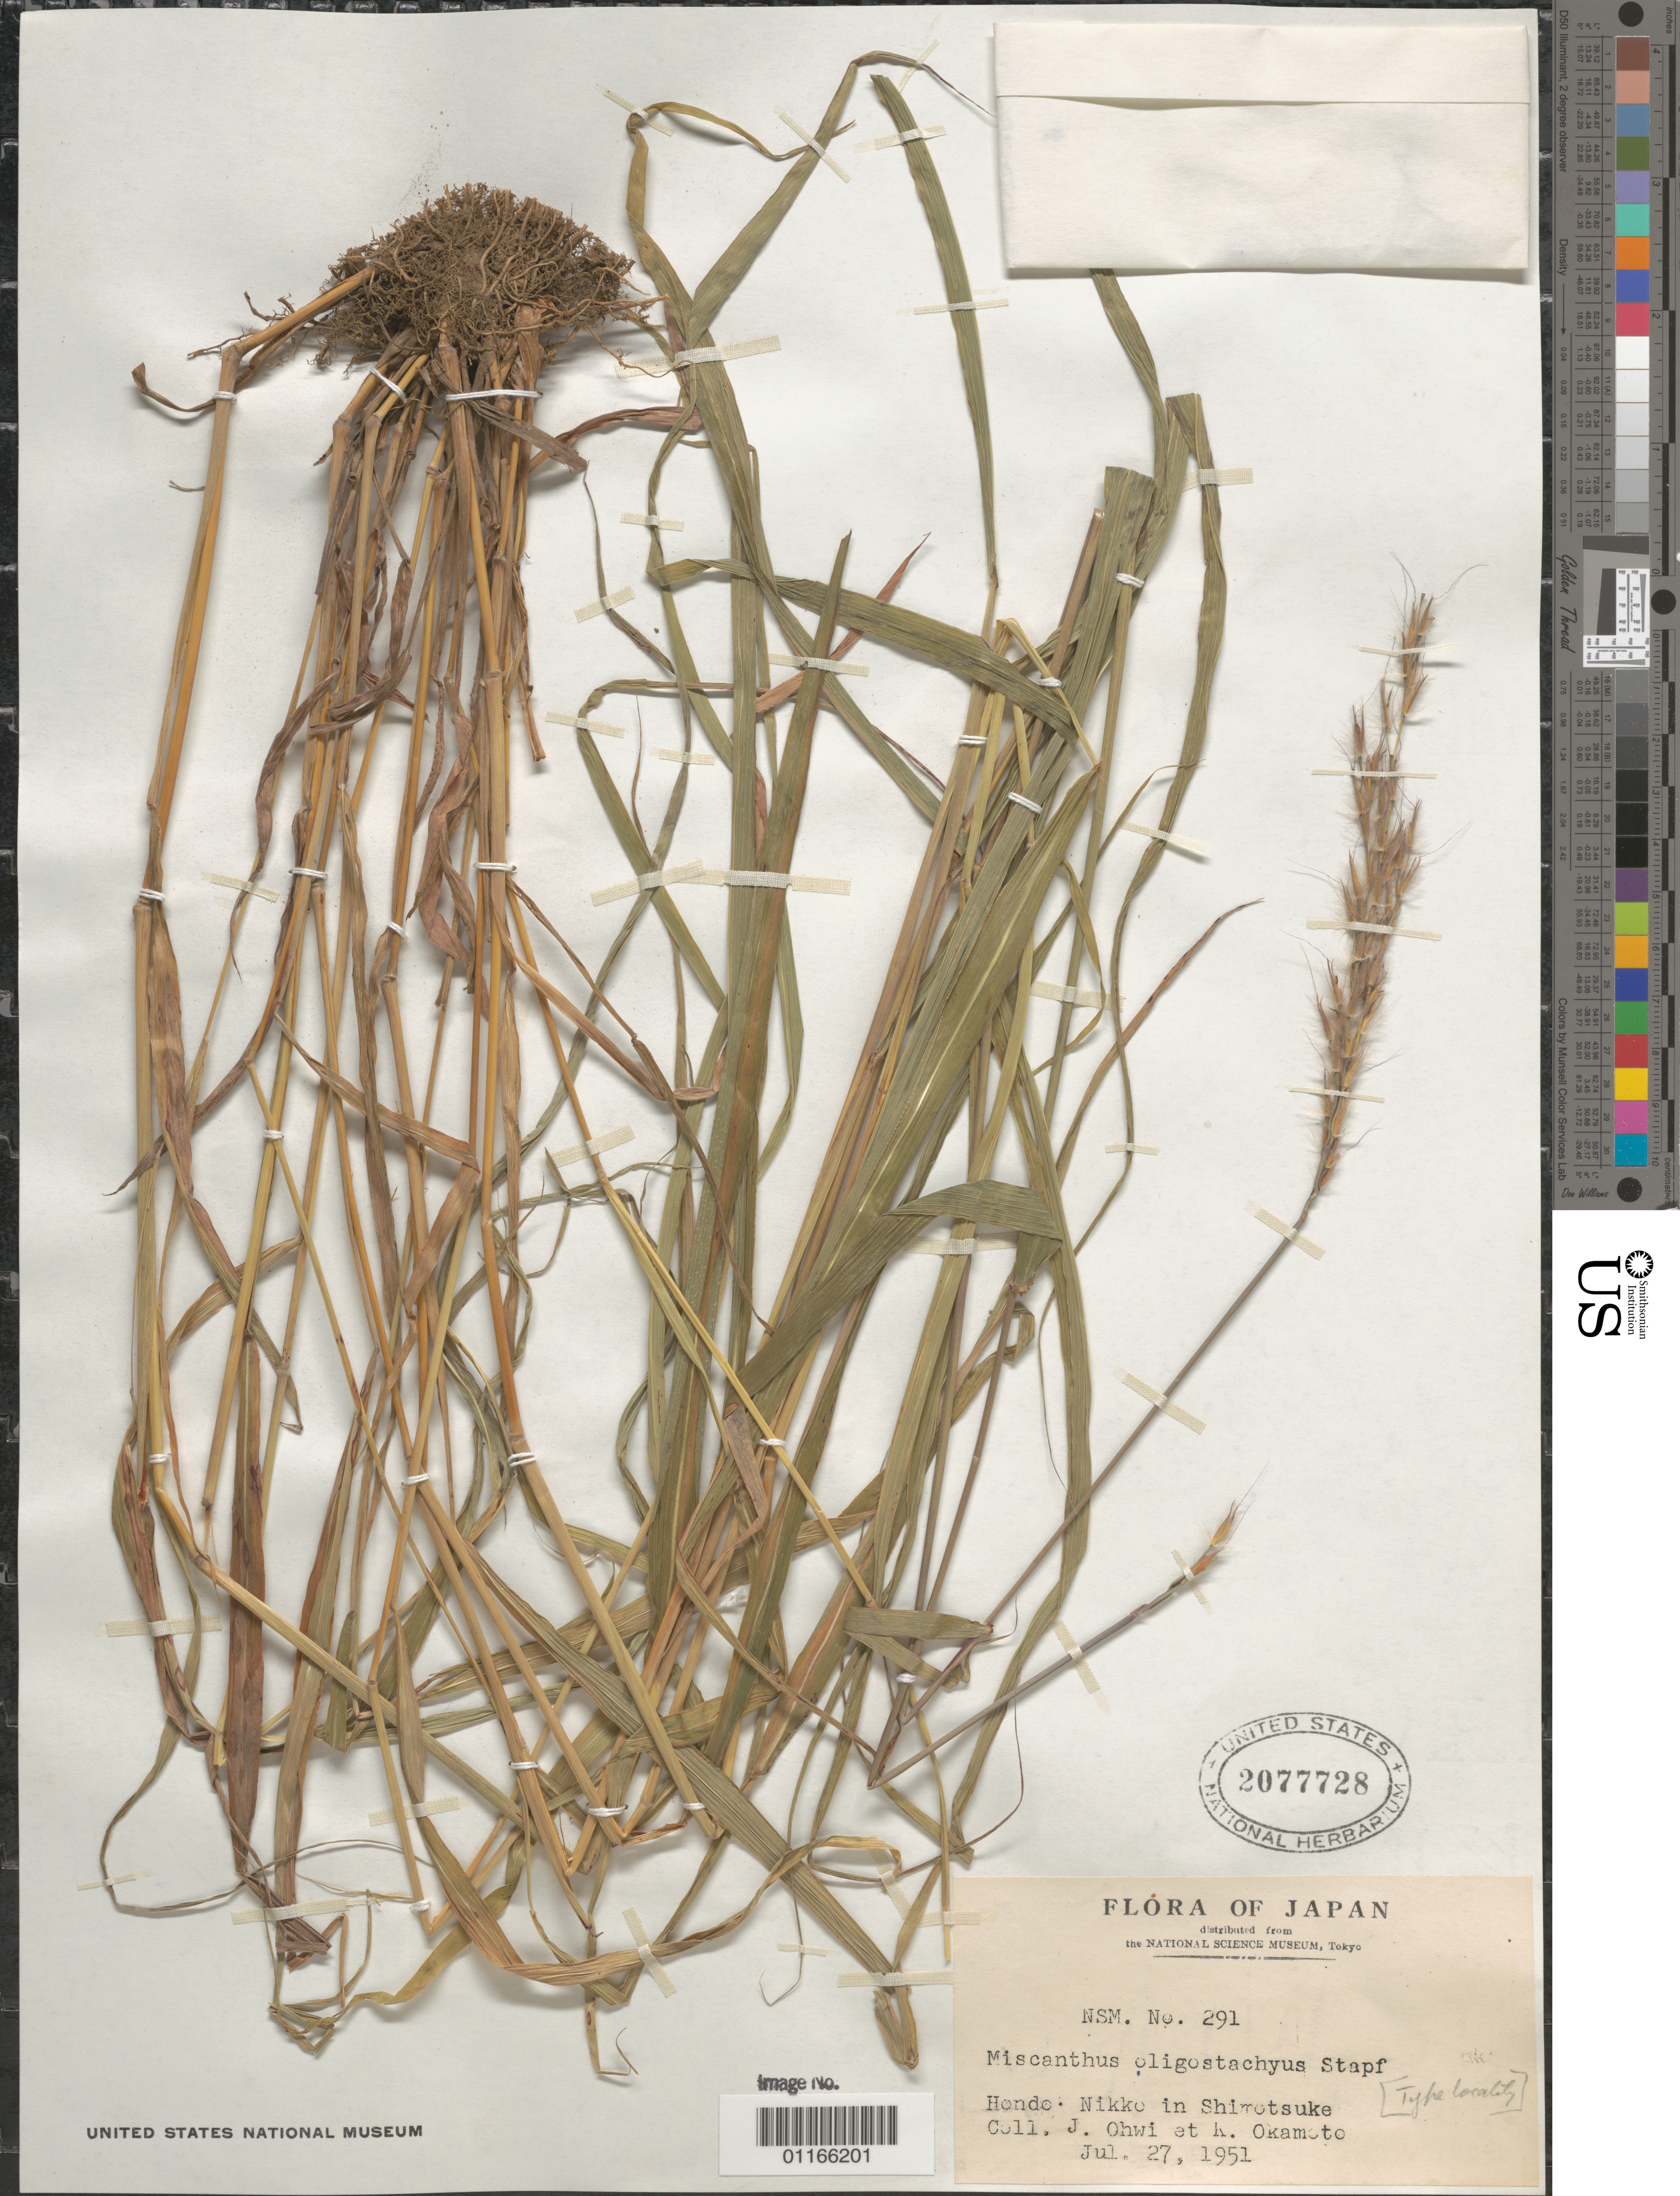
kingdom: Plantae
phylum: Tracheophyta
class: Liliopsida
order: Poales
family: Poaceae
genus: Miscanthus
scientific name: Miscanthus oligostachyus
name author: Stapf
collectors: J. Ohwi & K. Okamoto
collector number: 291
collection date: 1951-07-27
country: Japan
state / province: Totigi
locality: Nikko in Shimotsuke.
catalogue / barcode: US 2077728